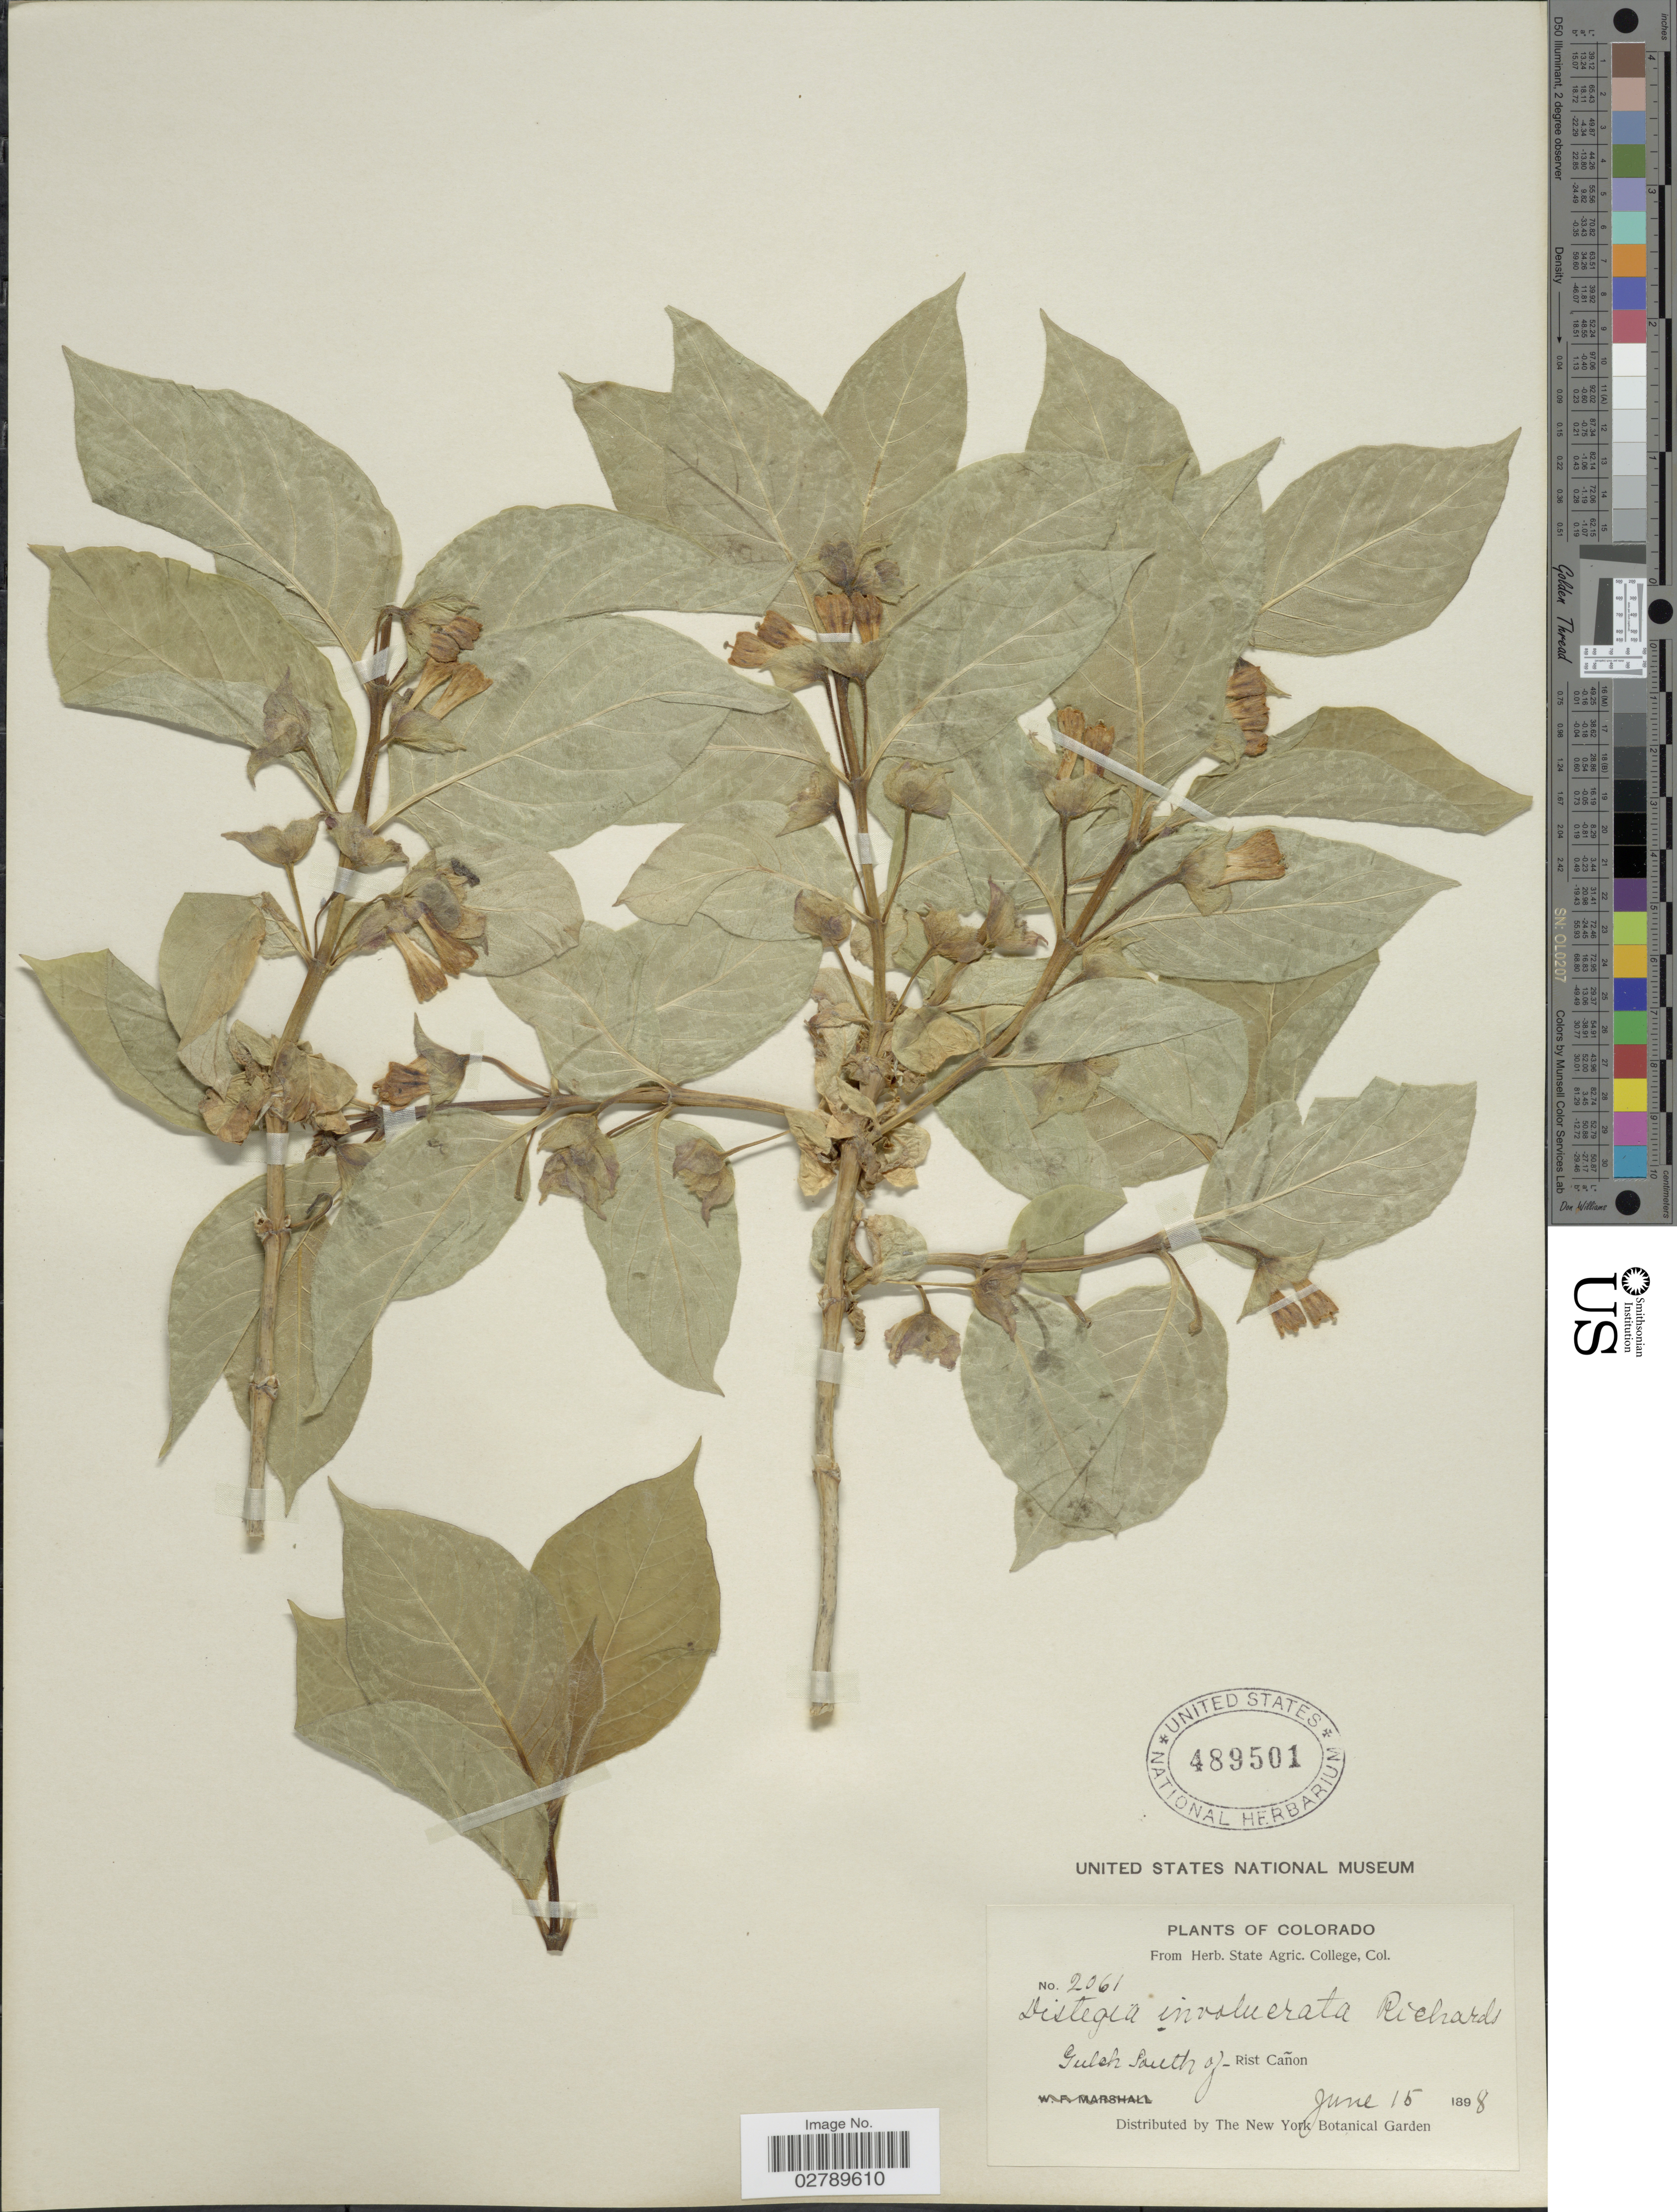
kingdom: Plantae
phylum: Tracheophyta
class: Magnoliopsida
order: Dipsacales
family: Caprifoliaceae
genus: Lonicera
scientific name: Lonicera involucrata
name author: (Richardson) Banks ex Spreng.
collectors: ex herb. State Agric. College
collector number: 2061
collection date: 1898-06-15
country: United States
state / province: Colorado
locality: Gulch South of Rist Cañon.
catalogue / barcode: US 489501